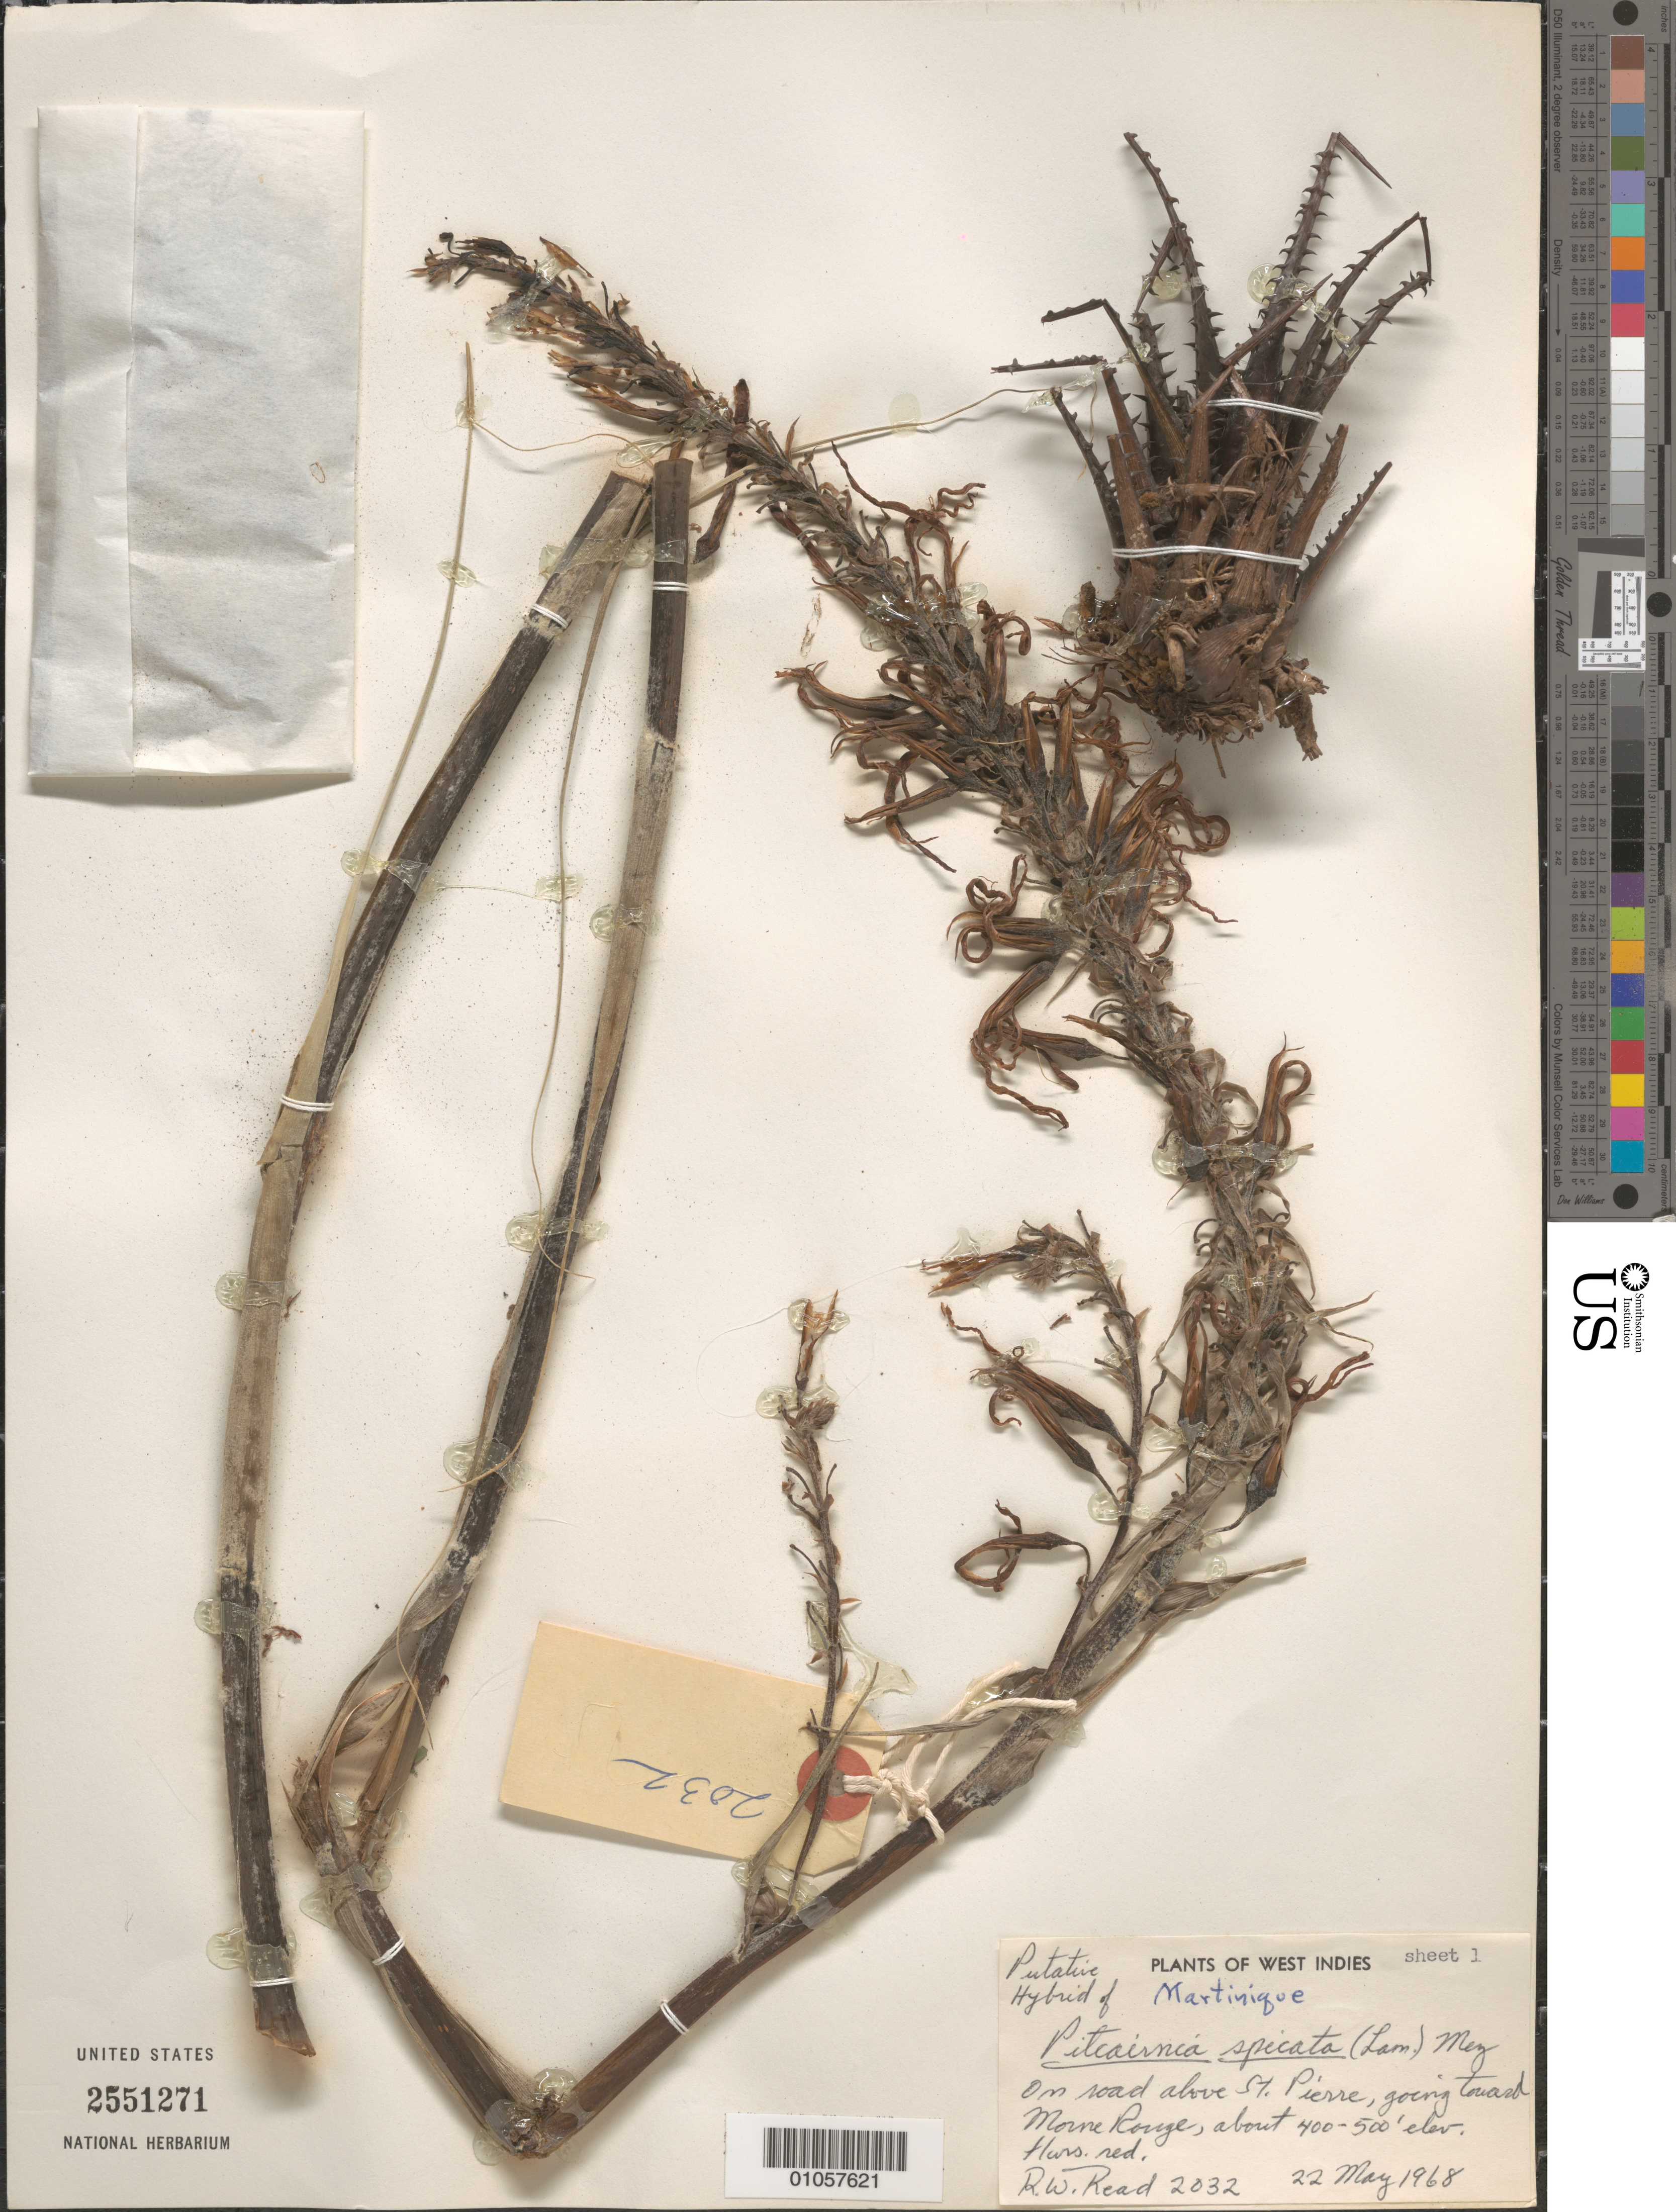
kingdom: Plantae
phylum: Tracheophyta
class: Liliopsida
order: Poales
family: Bromeliaceae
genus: Pitcairnia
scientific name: Pitcairnia spicata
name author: (Lam.) Mez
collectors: R. W. Read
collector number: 2032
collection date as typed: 22 May 1968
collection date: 1968-05-22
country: Martinique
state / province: Saint-Pierre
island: Martinique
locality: Above St. Pierre, going toward Morne Rouge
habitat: On road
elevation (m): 122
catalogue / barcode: US 2551271